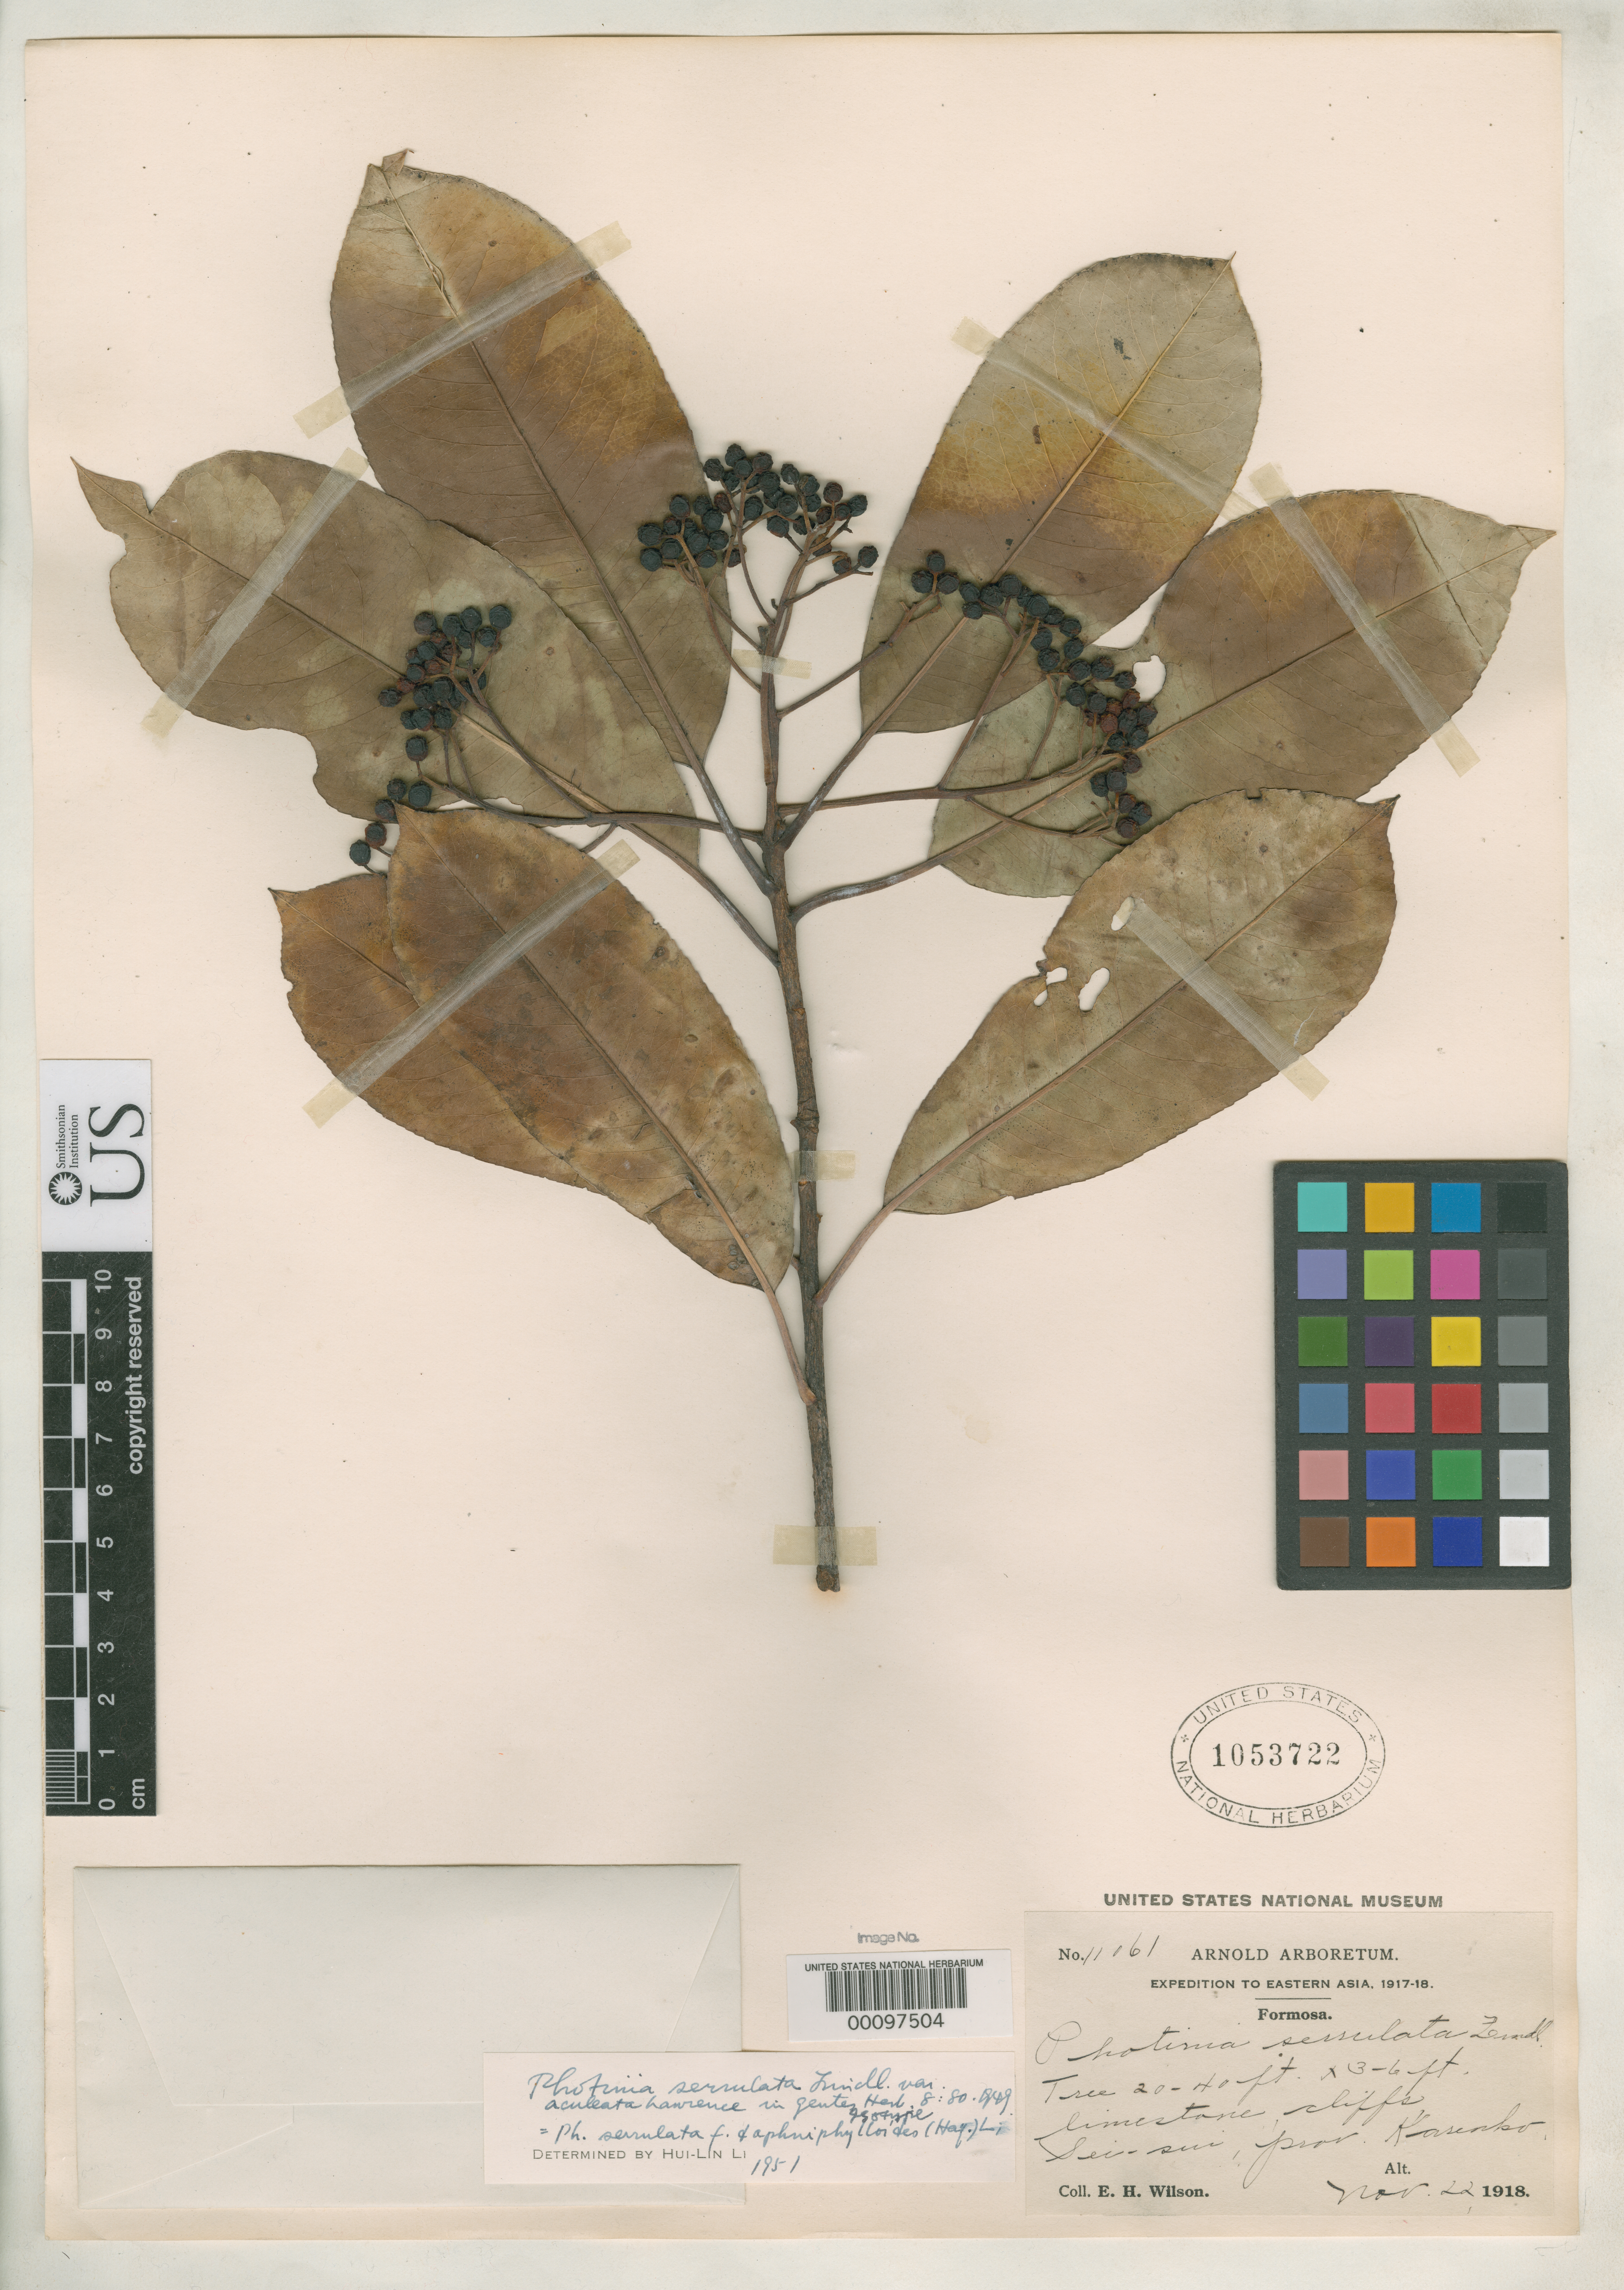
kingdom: Plantae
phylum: Tracheophyta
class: Magnoliopsida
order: Rosales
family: Rosaceae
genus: Photinia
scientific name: Photinia serrulata var. aculeata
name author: G.H.M. Lawr.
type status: Isotype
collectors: E. H. Wilson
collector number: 11061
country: Taiwan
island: Taiwan [Formosa]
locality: Seisiu.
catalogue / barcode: US 1053722